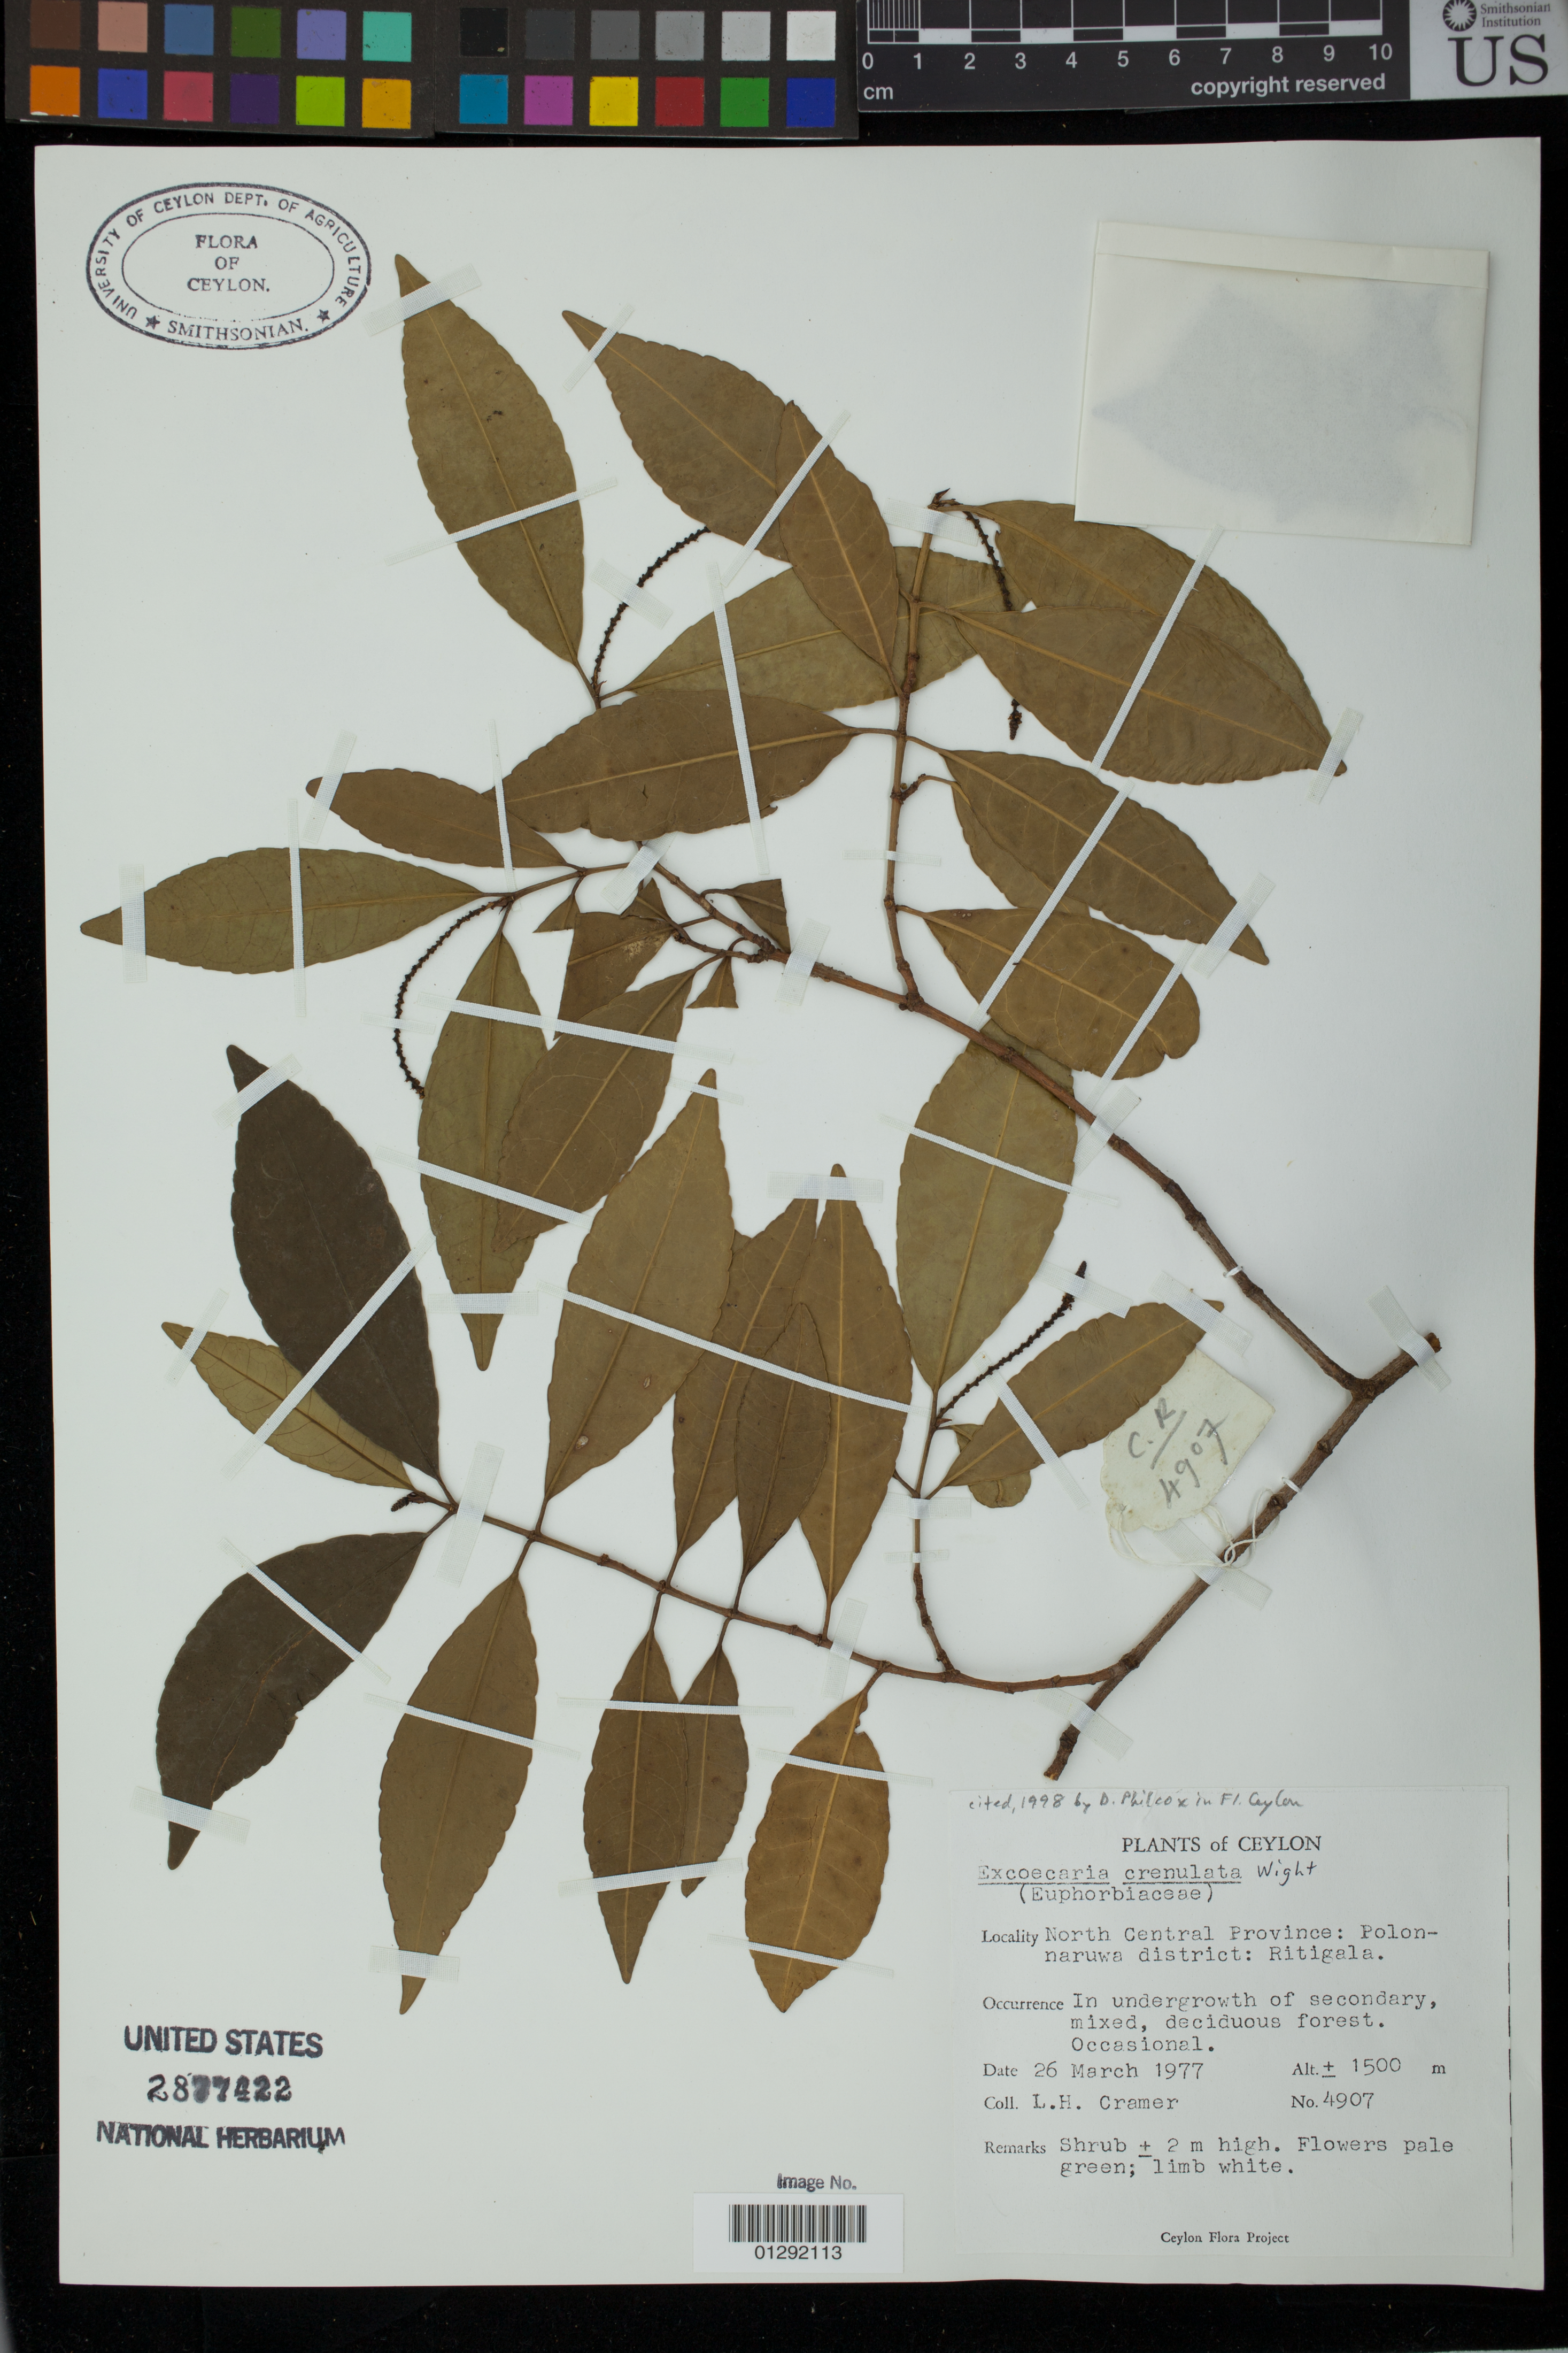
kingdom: Plantae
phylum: Tracheophyta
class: Magnoliopsida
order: Malpighiales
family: Euphorbiaceae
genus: Excoecaria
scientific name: Excoecaria crenulata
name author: Wight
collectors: L. H. Cramer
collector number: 4907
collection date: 1977-03-26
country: Sri Lanka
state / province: North Central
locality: Ceylon: Polonaruwa district: Ritigala.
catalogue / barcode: US 2877422